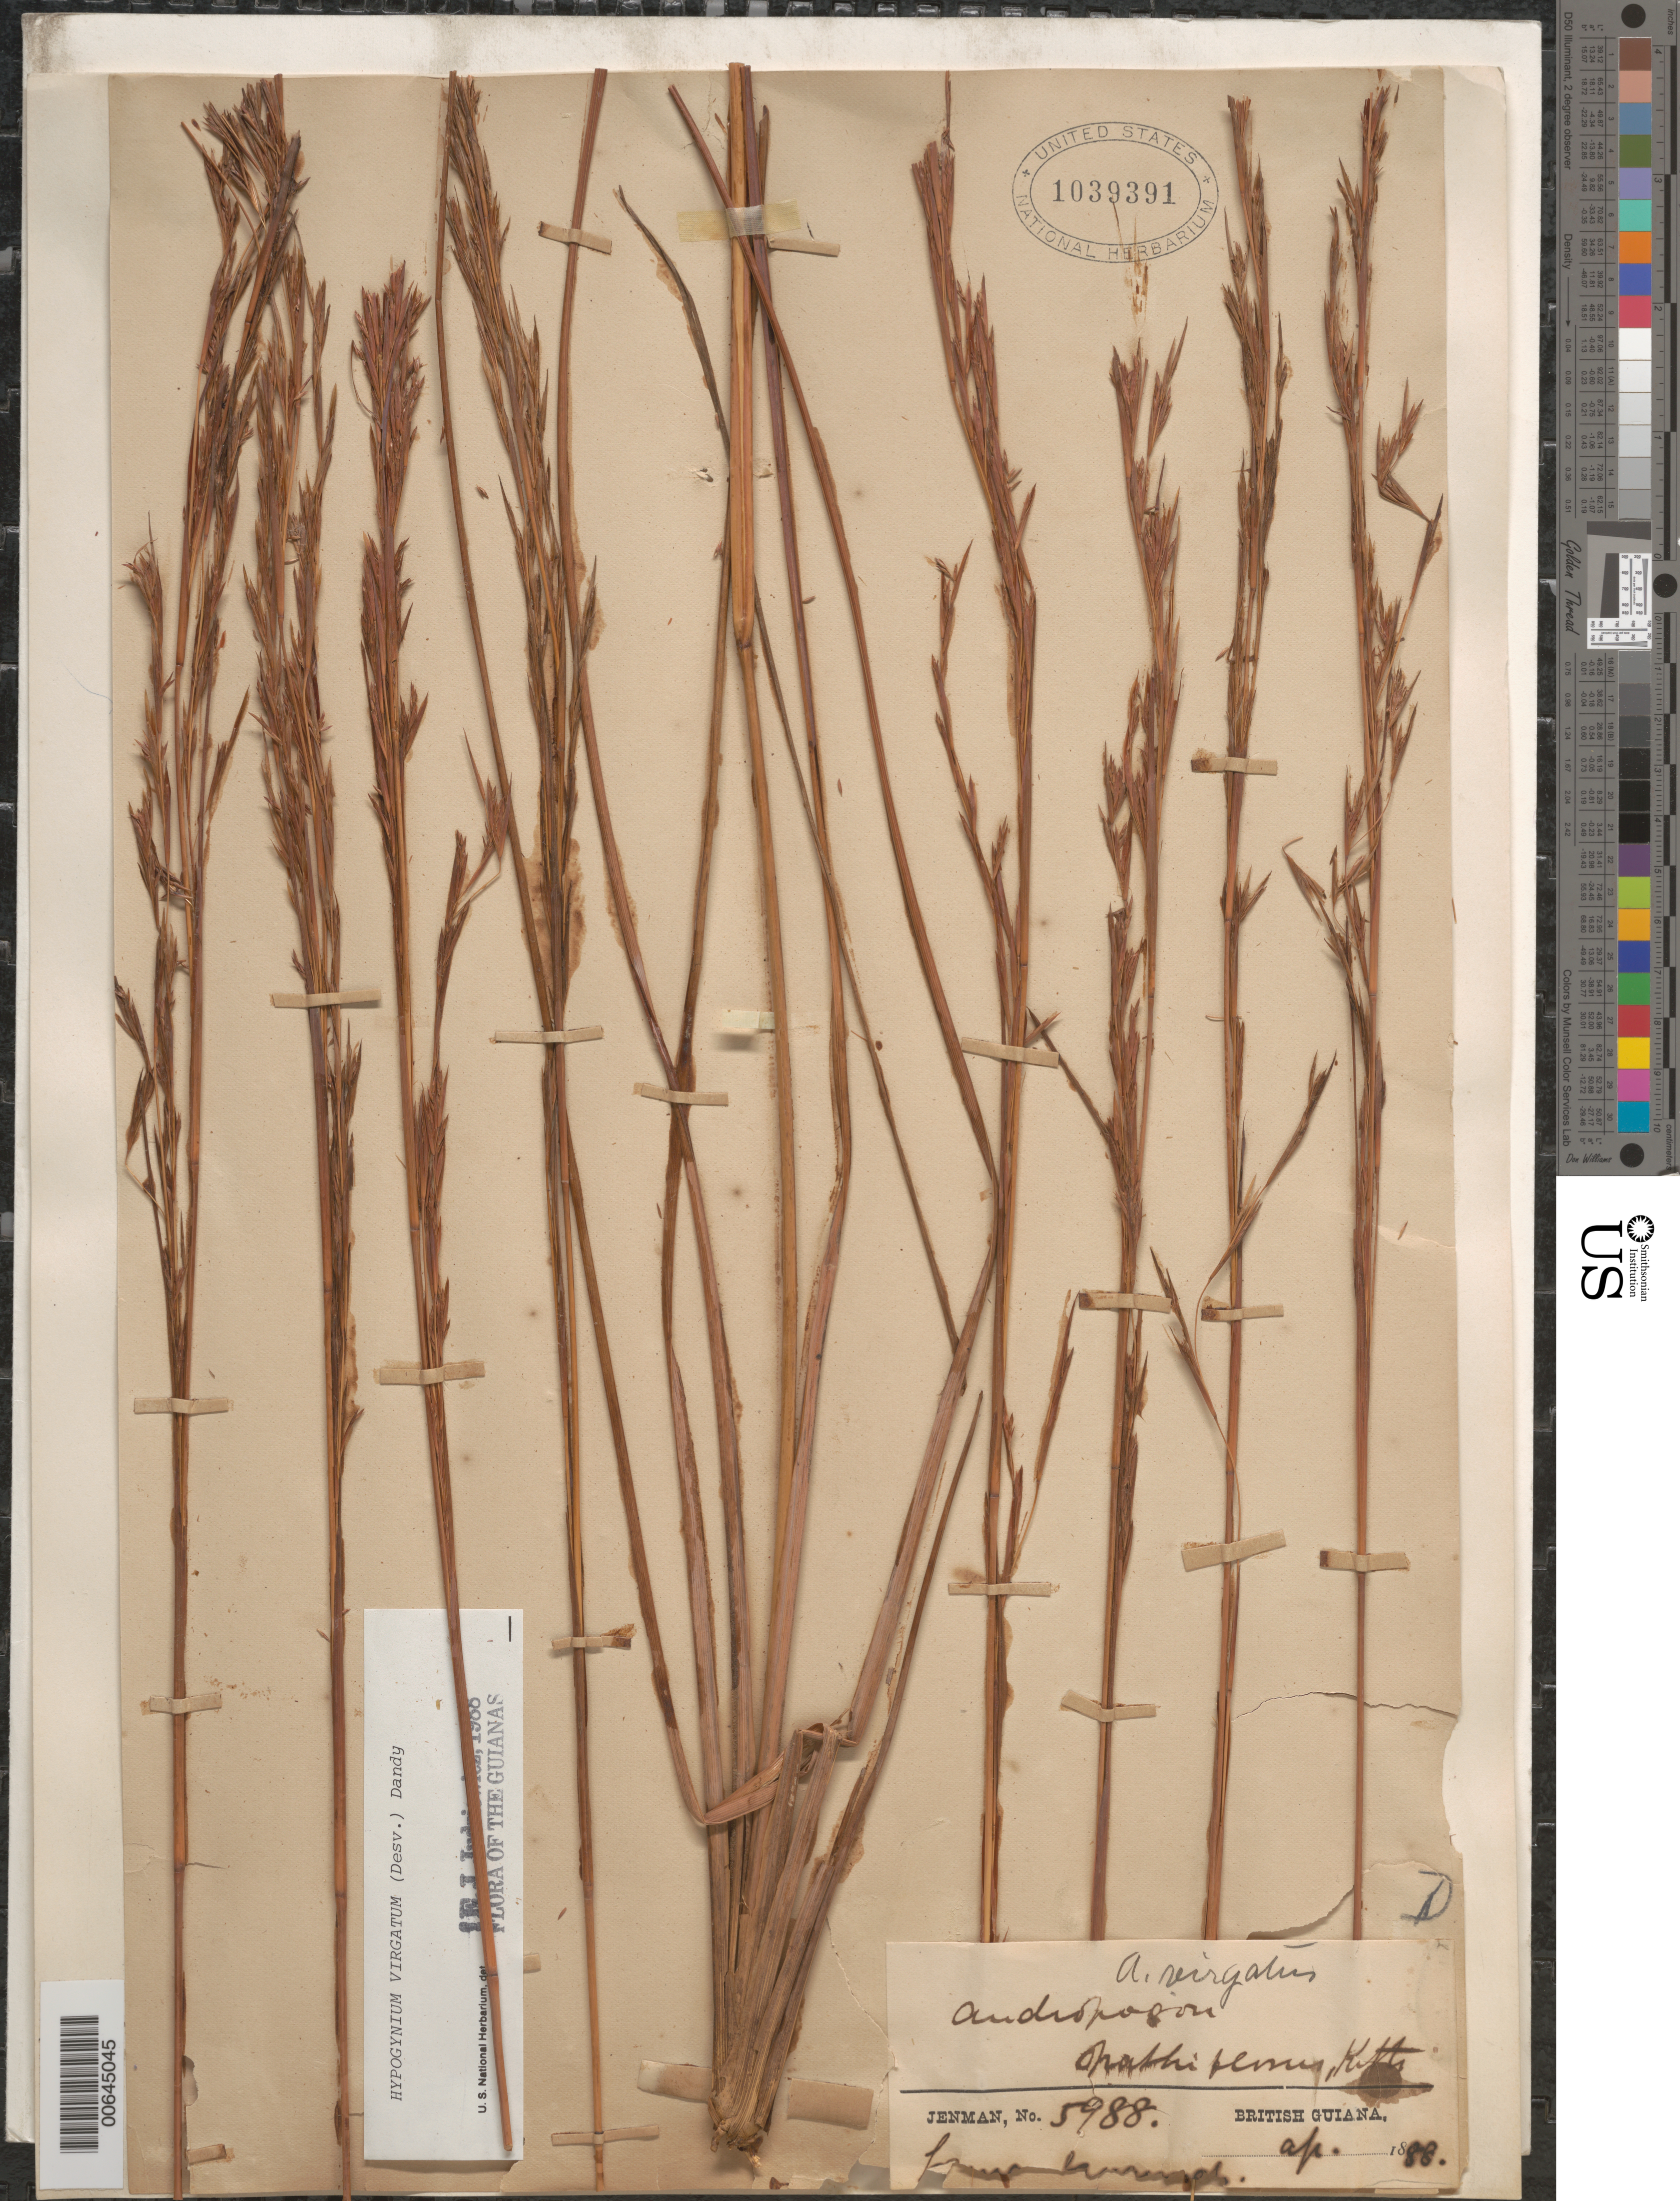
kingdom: Plantae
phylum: Tracheophyta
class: Liliopsida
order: Poales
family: Poaceae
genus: Andropogon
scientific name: Andropogon virgatus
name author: Desv. ex Ham.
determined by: Judziewicz, E. J.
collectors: G. S. Jenman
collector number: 5988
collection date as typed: April 1888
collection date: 1888-04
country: Guyana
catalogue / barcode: US 1039391